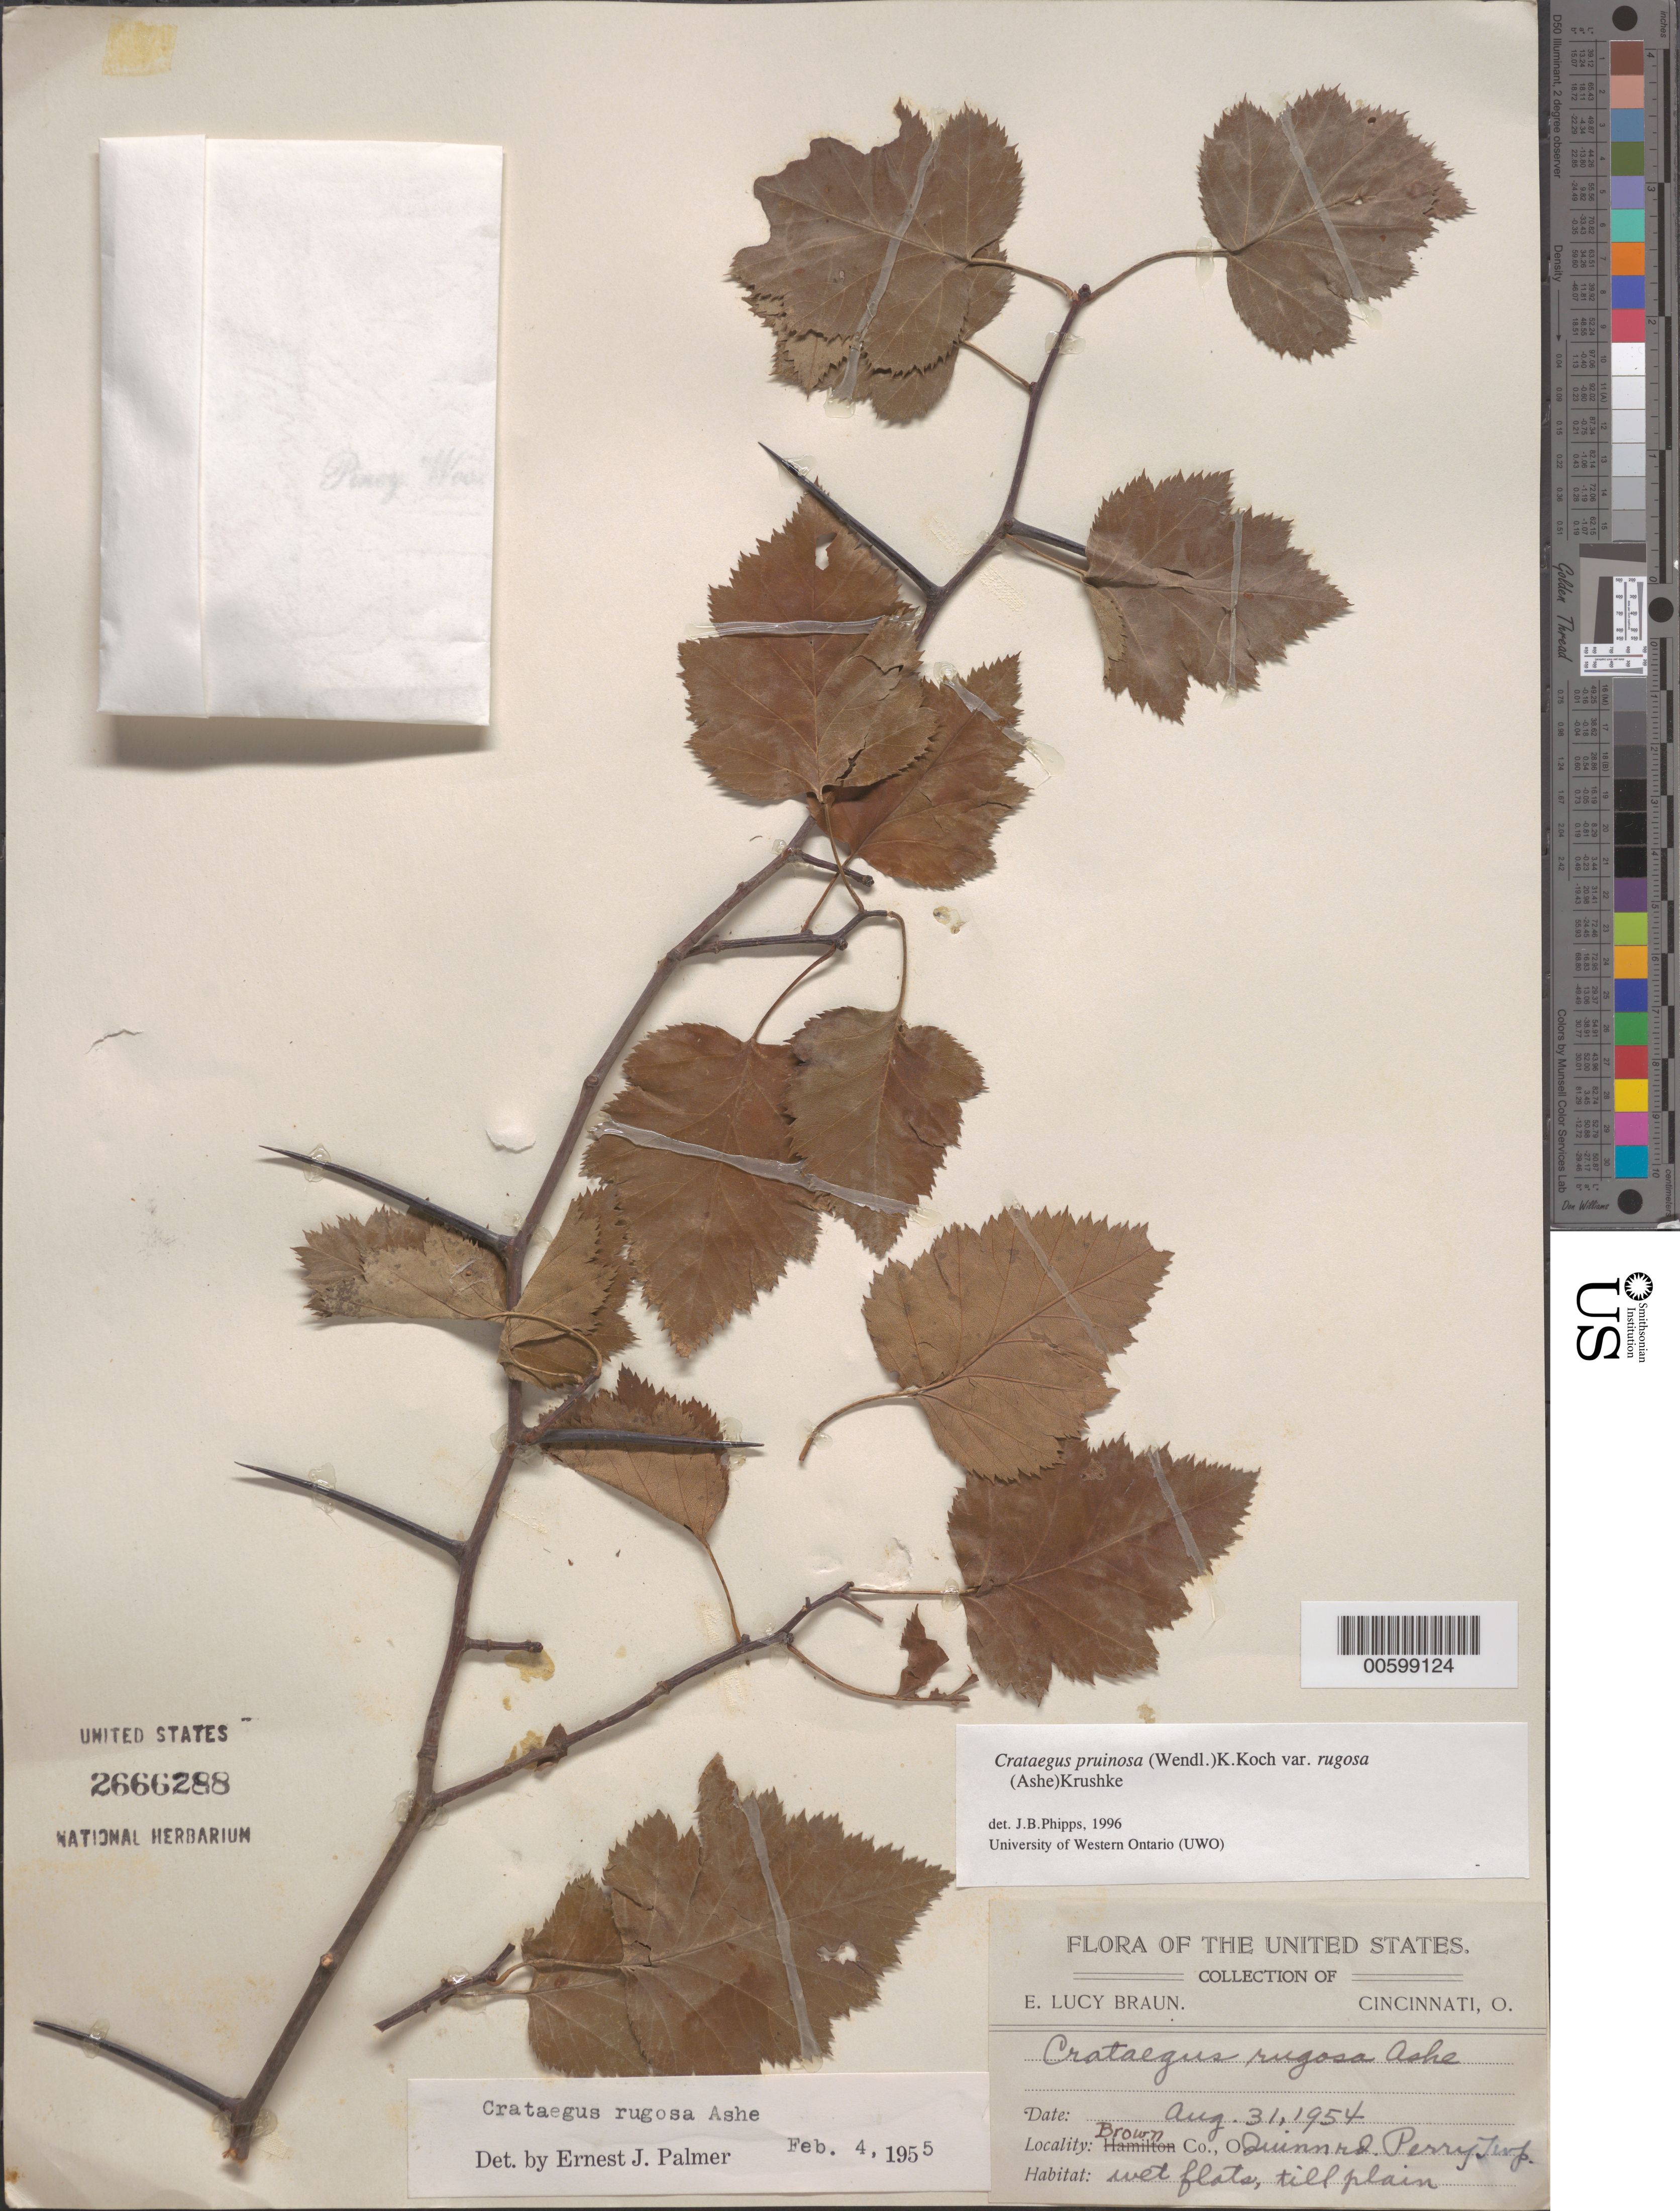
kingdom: Plantae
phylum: Tracheophyta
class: Magnoliopsida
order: Rosales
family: Rosaceae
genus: Crataegus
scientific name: Crataegus pruinosa var. rugosa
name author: (Ashe) Kruschke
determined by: Phipps, James B., (UWO), University of Western Ontario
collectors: E. L. Braun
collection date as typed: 31 Aug 1954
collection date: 1954-08-31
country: United States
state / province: Ohio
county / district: Brown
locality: Quinn Rd., Perry Twp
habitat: Wet flats, till plain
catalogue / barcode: US 2666288